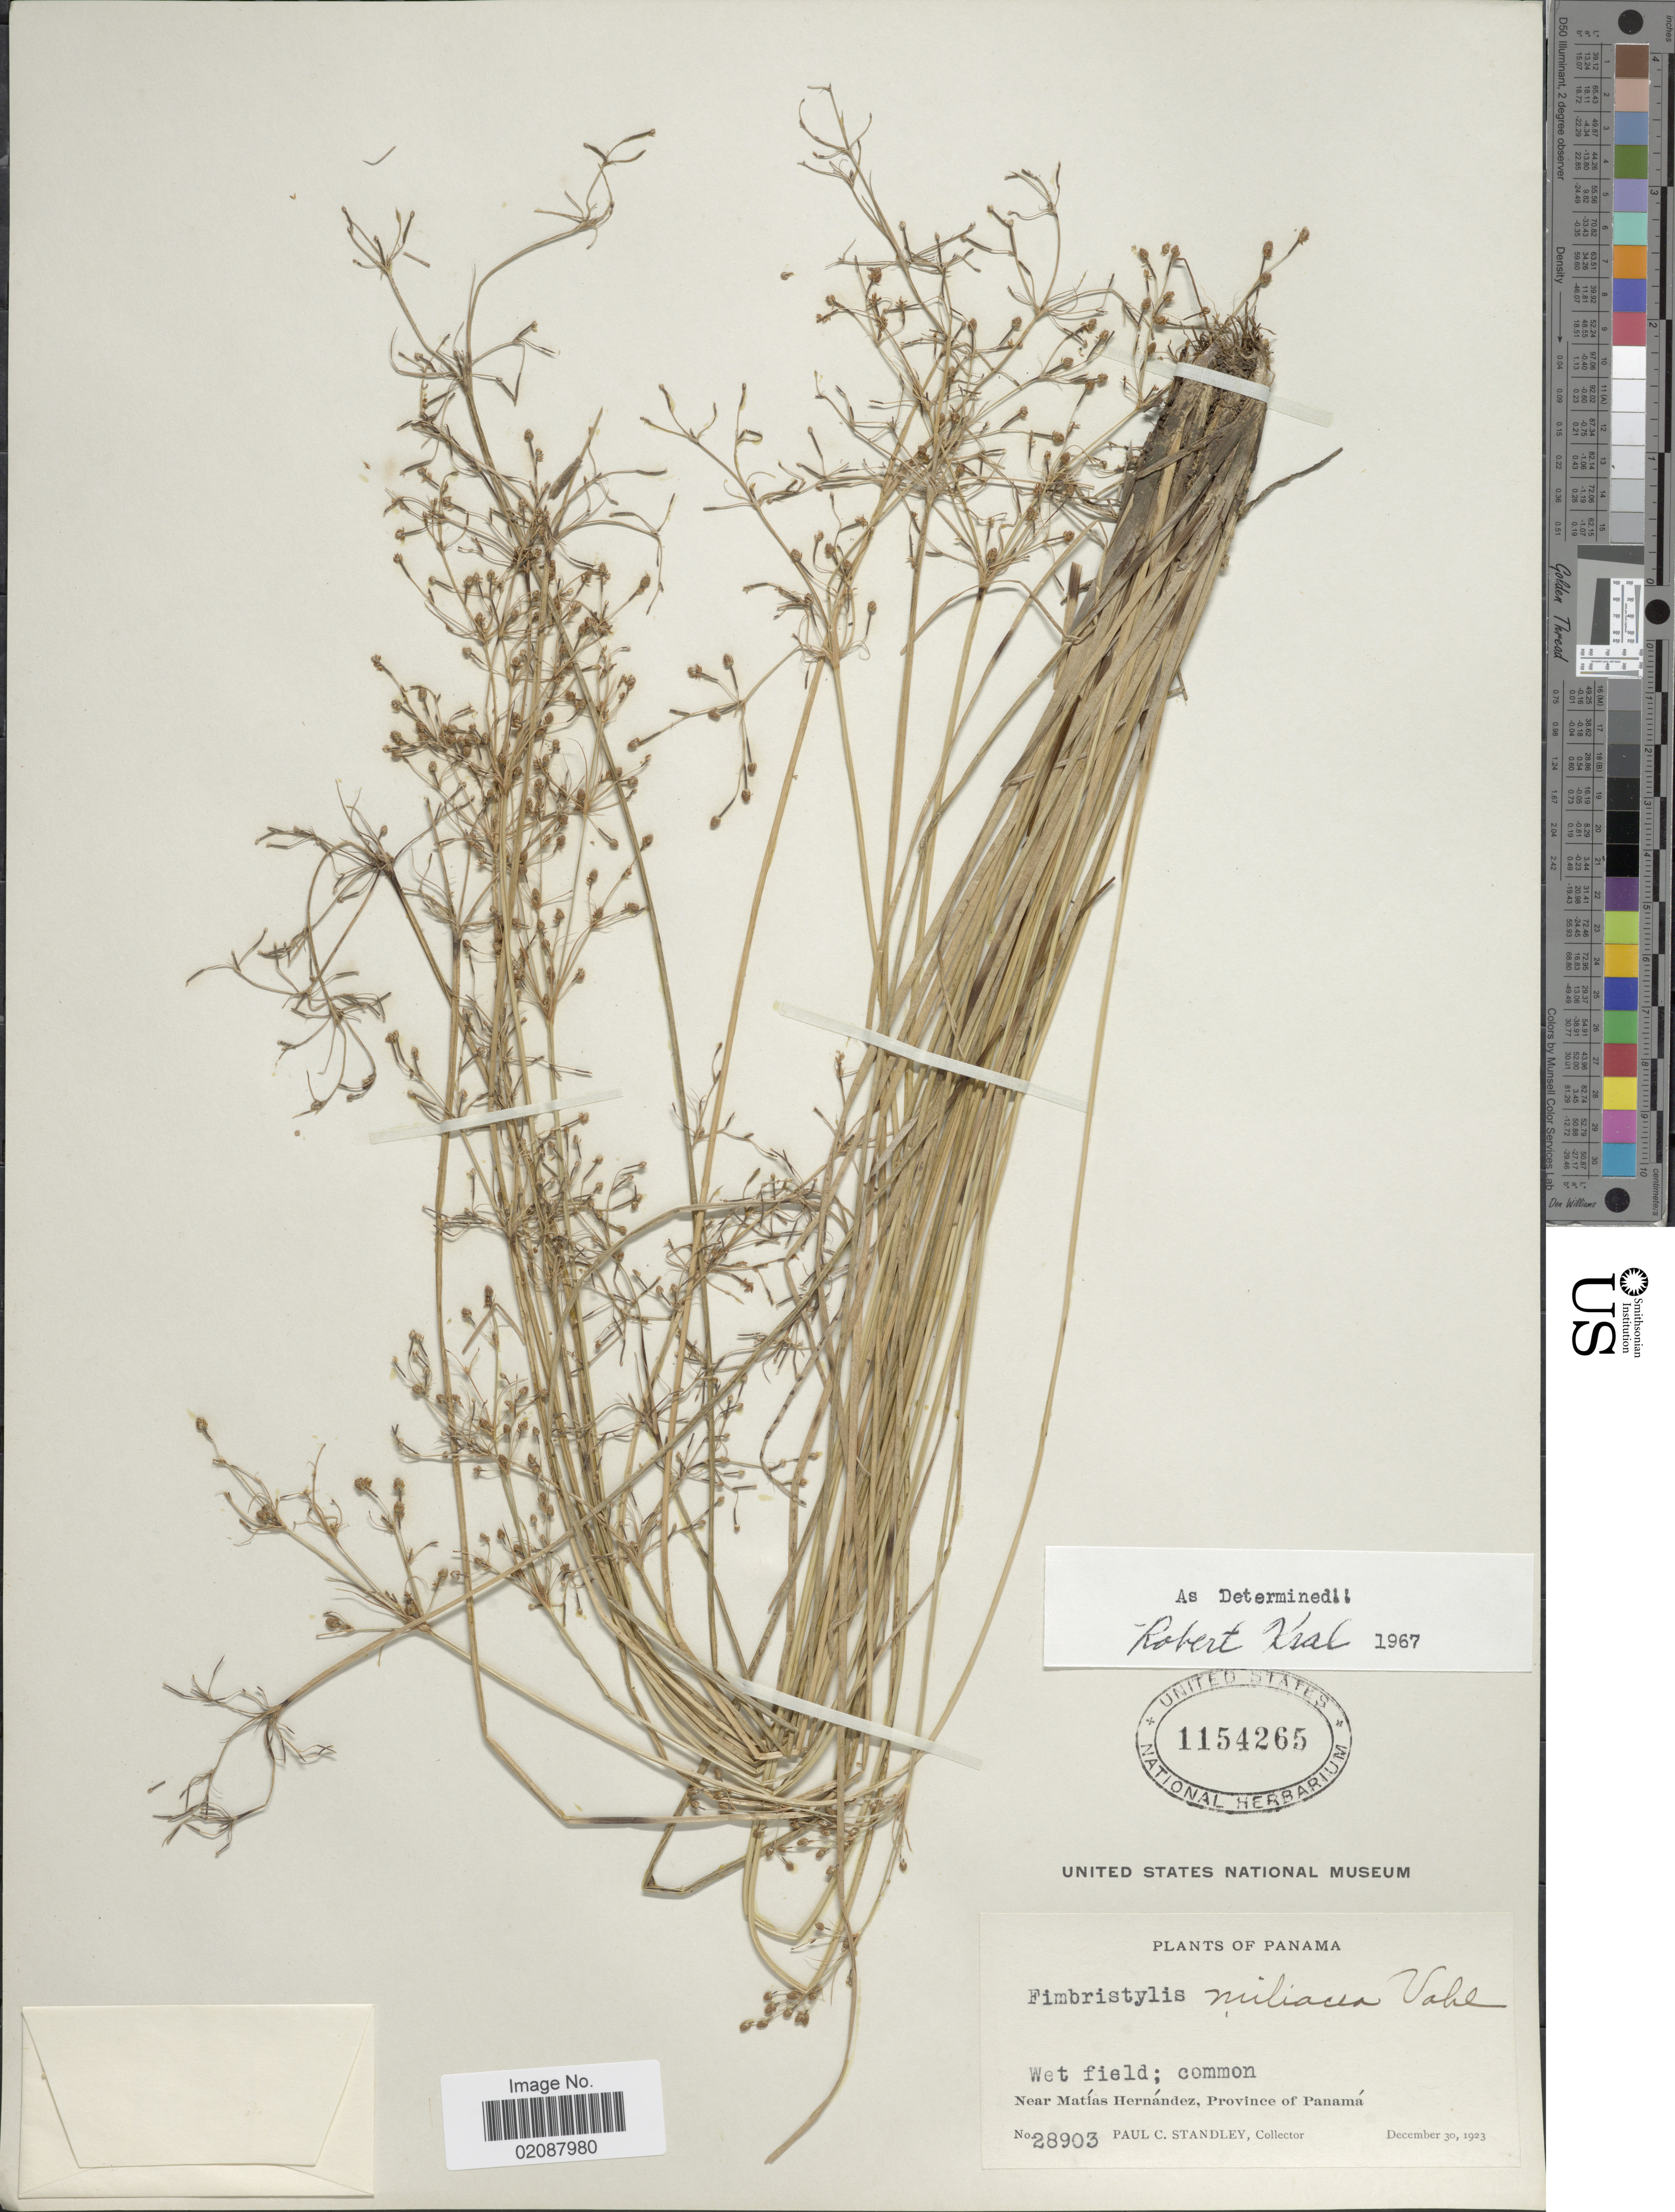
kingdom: Plantae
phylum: Tracheophyta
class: Liliopsida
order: Poales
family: Cyperaceae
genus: Fimbristylis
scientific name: Fimbristylis littoralis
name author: Gaudich.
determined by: Strong, M. T., (US), Smithsonian Institution - National Museum of Natural History (UNITED STATES)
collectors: P. C. Standley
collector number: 28903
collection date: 1923-12-30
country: Panama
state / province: Panamá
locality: Near Matias Hernandez, Province of Panama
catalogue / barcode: US 1154265